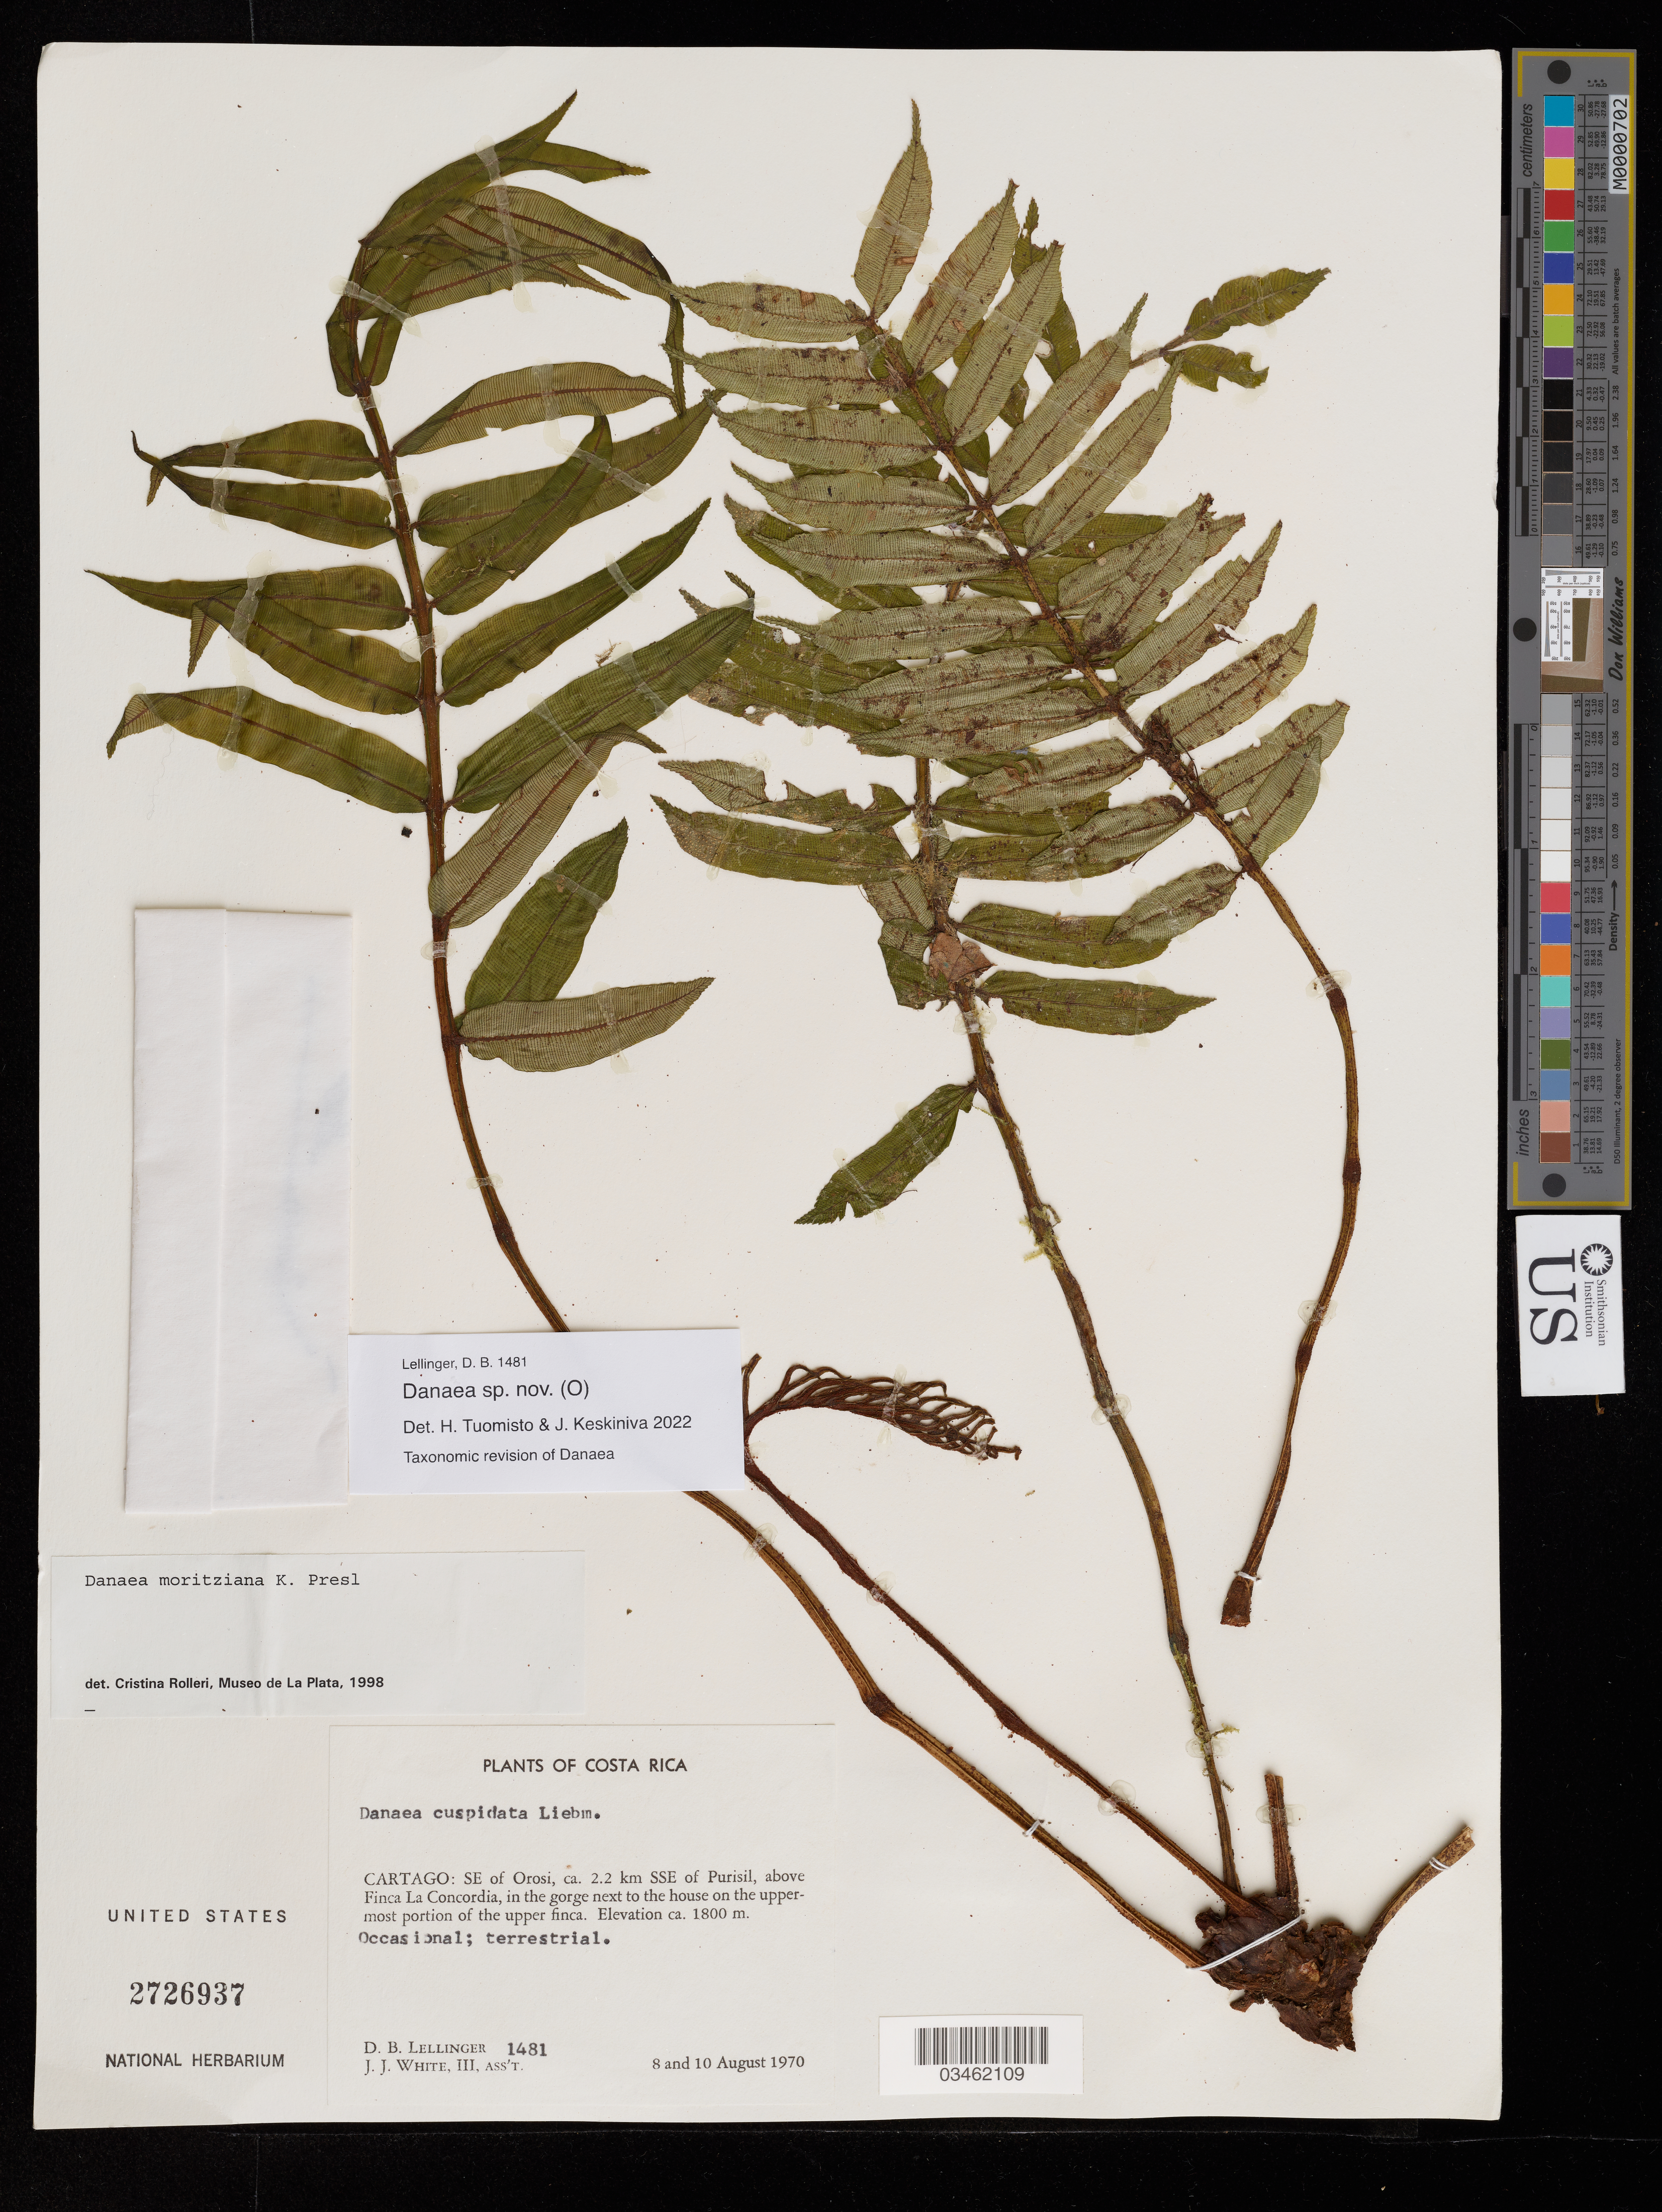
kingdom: Plantae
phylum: Tracheophyta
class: Polypodiopsida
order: Marattiales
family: Marattiaceae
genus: Danaea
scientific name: Danaea sp.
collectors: D. B. Lellinger & J. J. White III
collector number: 1481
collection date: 1970-08-08/1970-08-10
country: Costa Rica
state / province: Cartago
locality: SE of Orosi, ca. 2.2 km SSE of Purisil, above Finca La Concordia, in the gorge next to the house on the uppermost portion of the upper finca.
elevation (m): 1800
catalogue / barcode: US 2726937